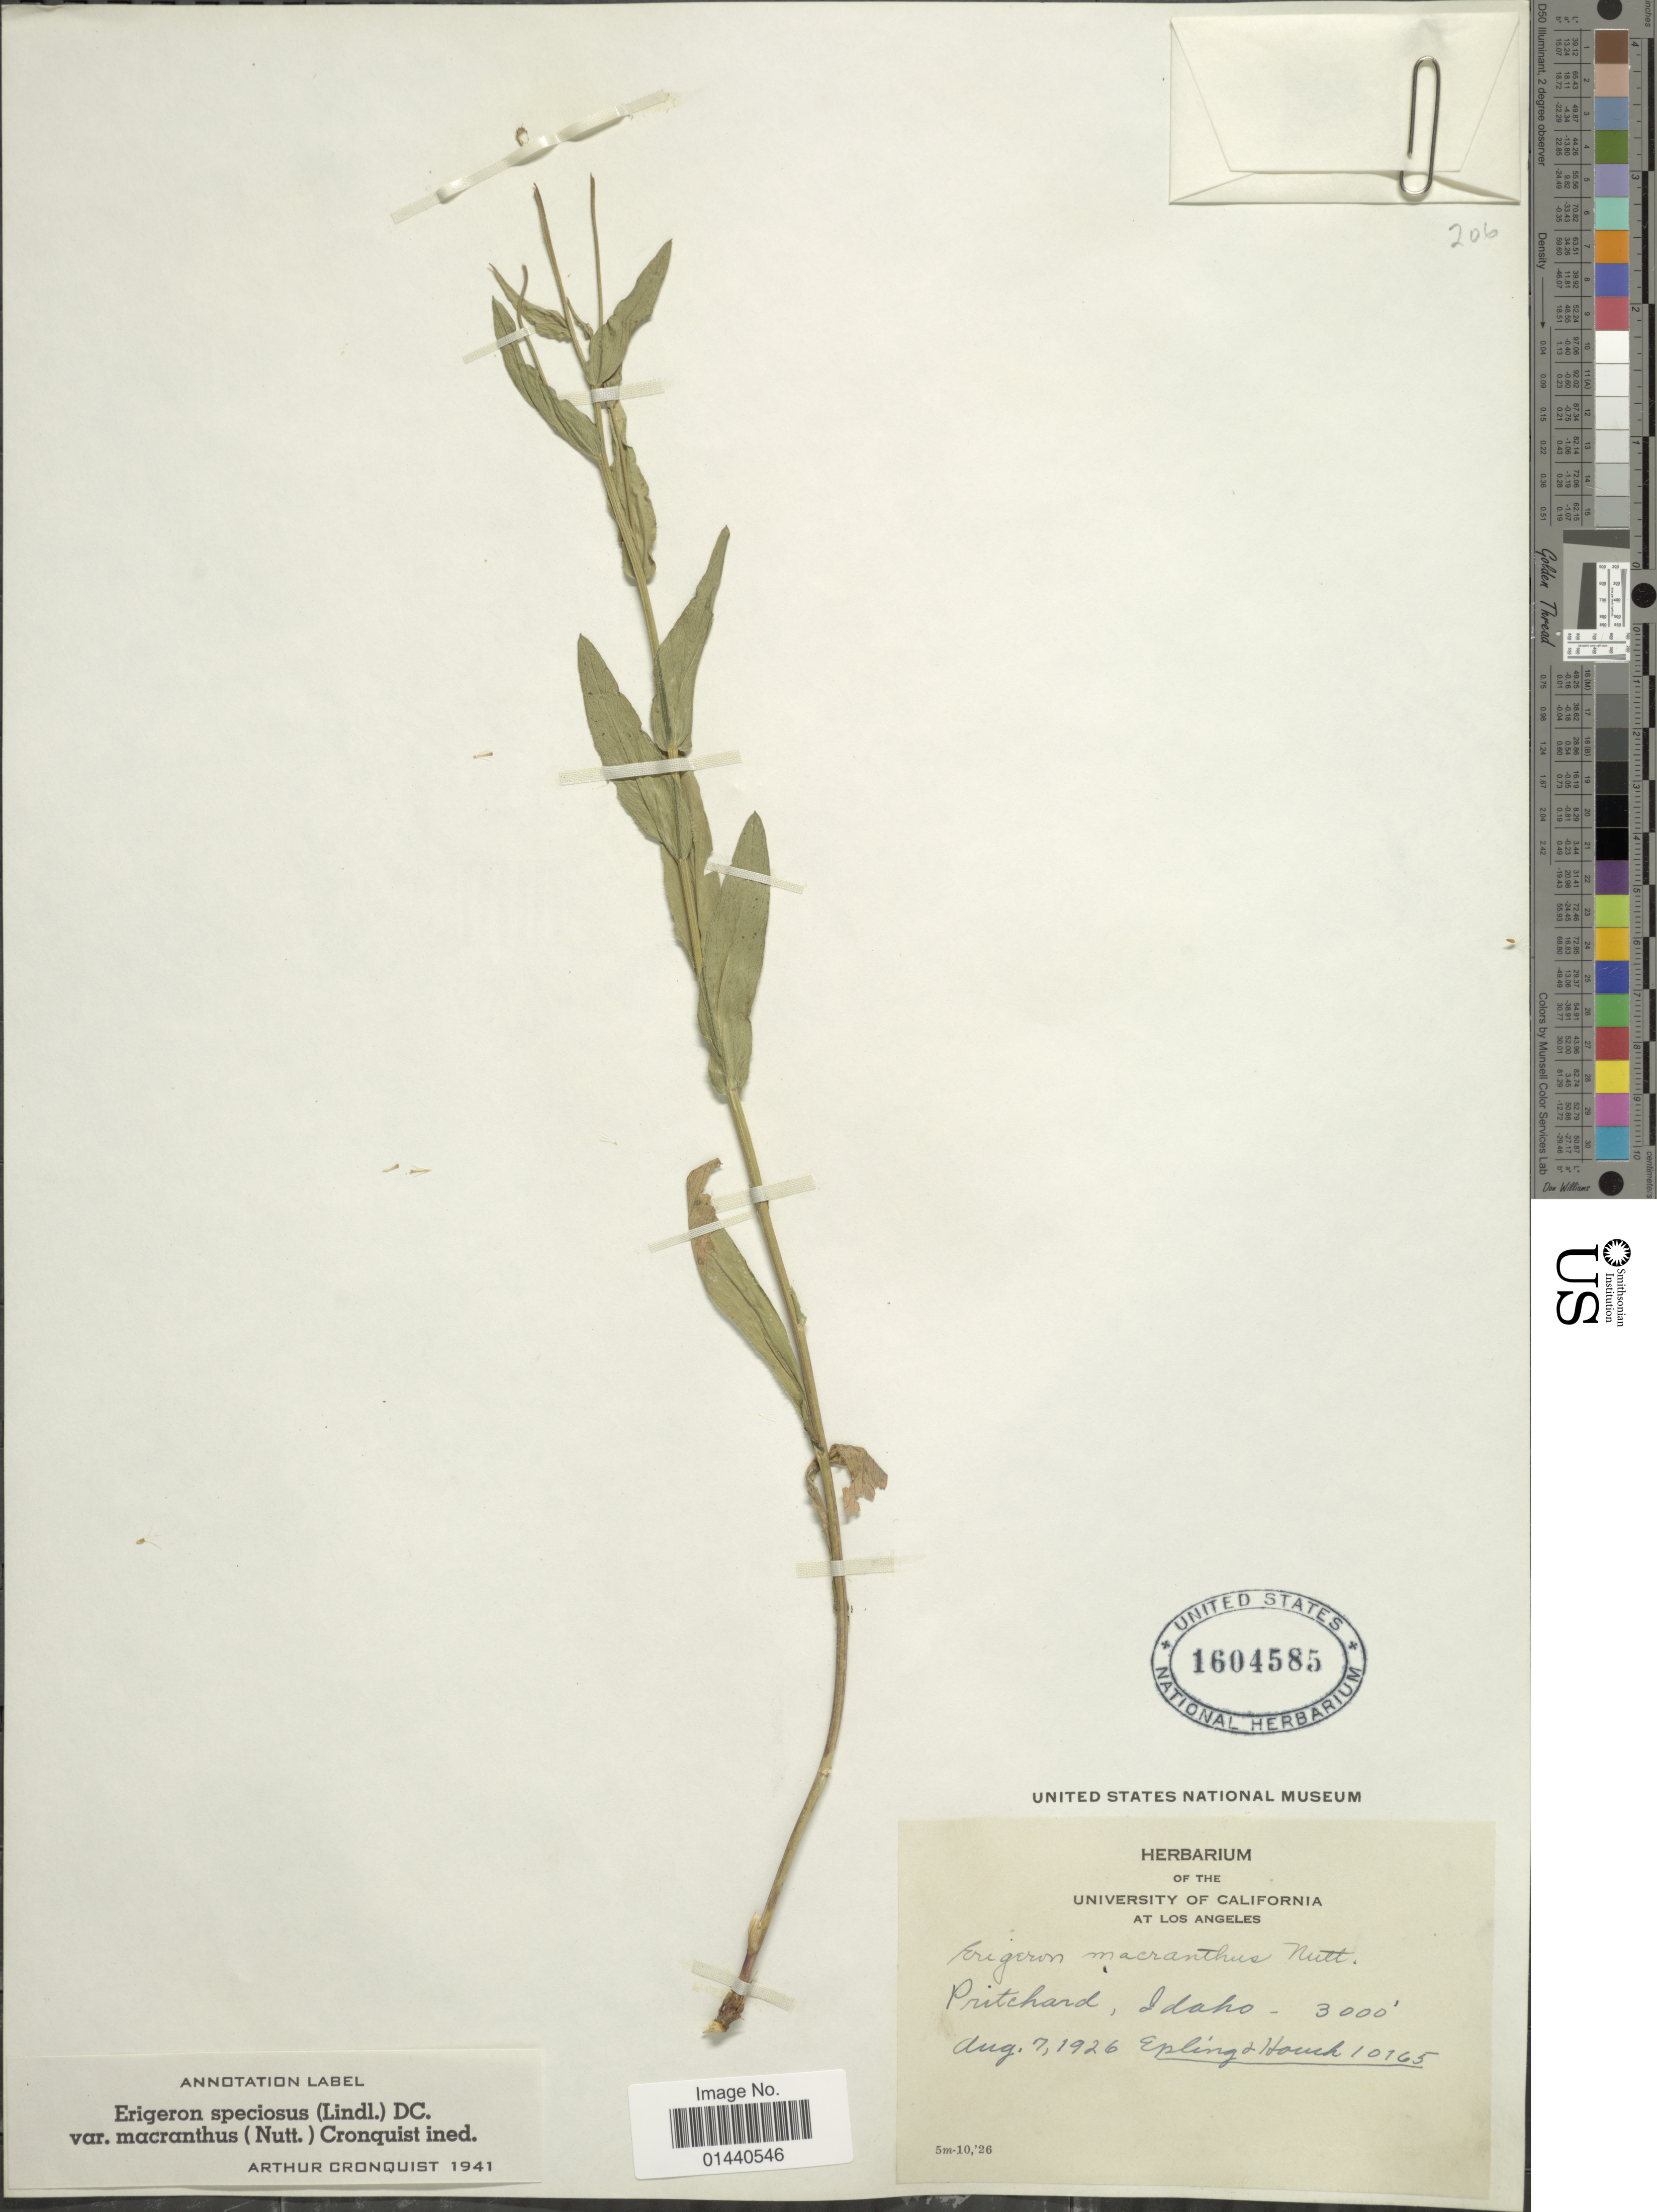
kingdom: Plantae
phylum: Tracheophyta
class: Magnoliopsida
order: Asterales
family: Asteraceae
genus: Erigeron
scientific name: Erigeron speciosus var. macranthus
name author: (Nutt.) Cronq.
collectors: -- Epling & -. Hauch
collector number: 10165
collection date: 1926-08-07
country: United States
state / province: Idaho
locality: Pritchard.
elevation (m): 914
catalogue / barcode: US 1604585